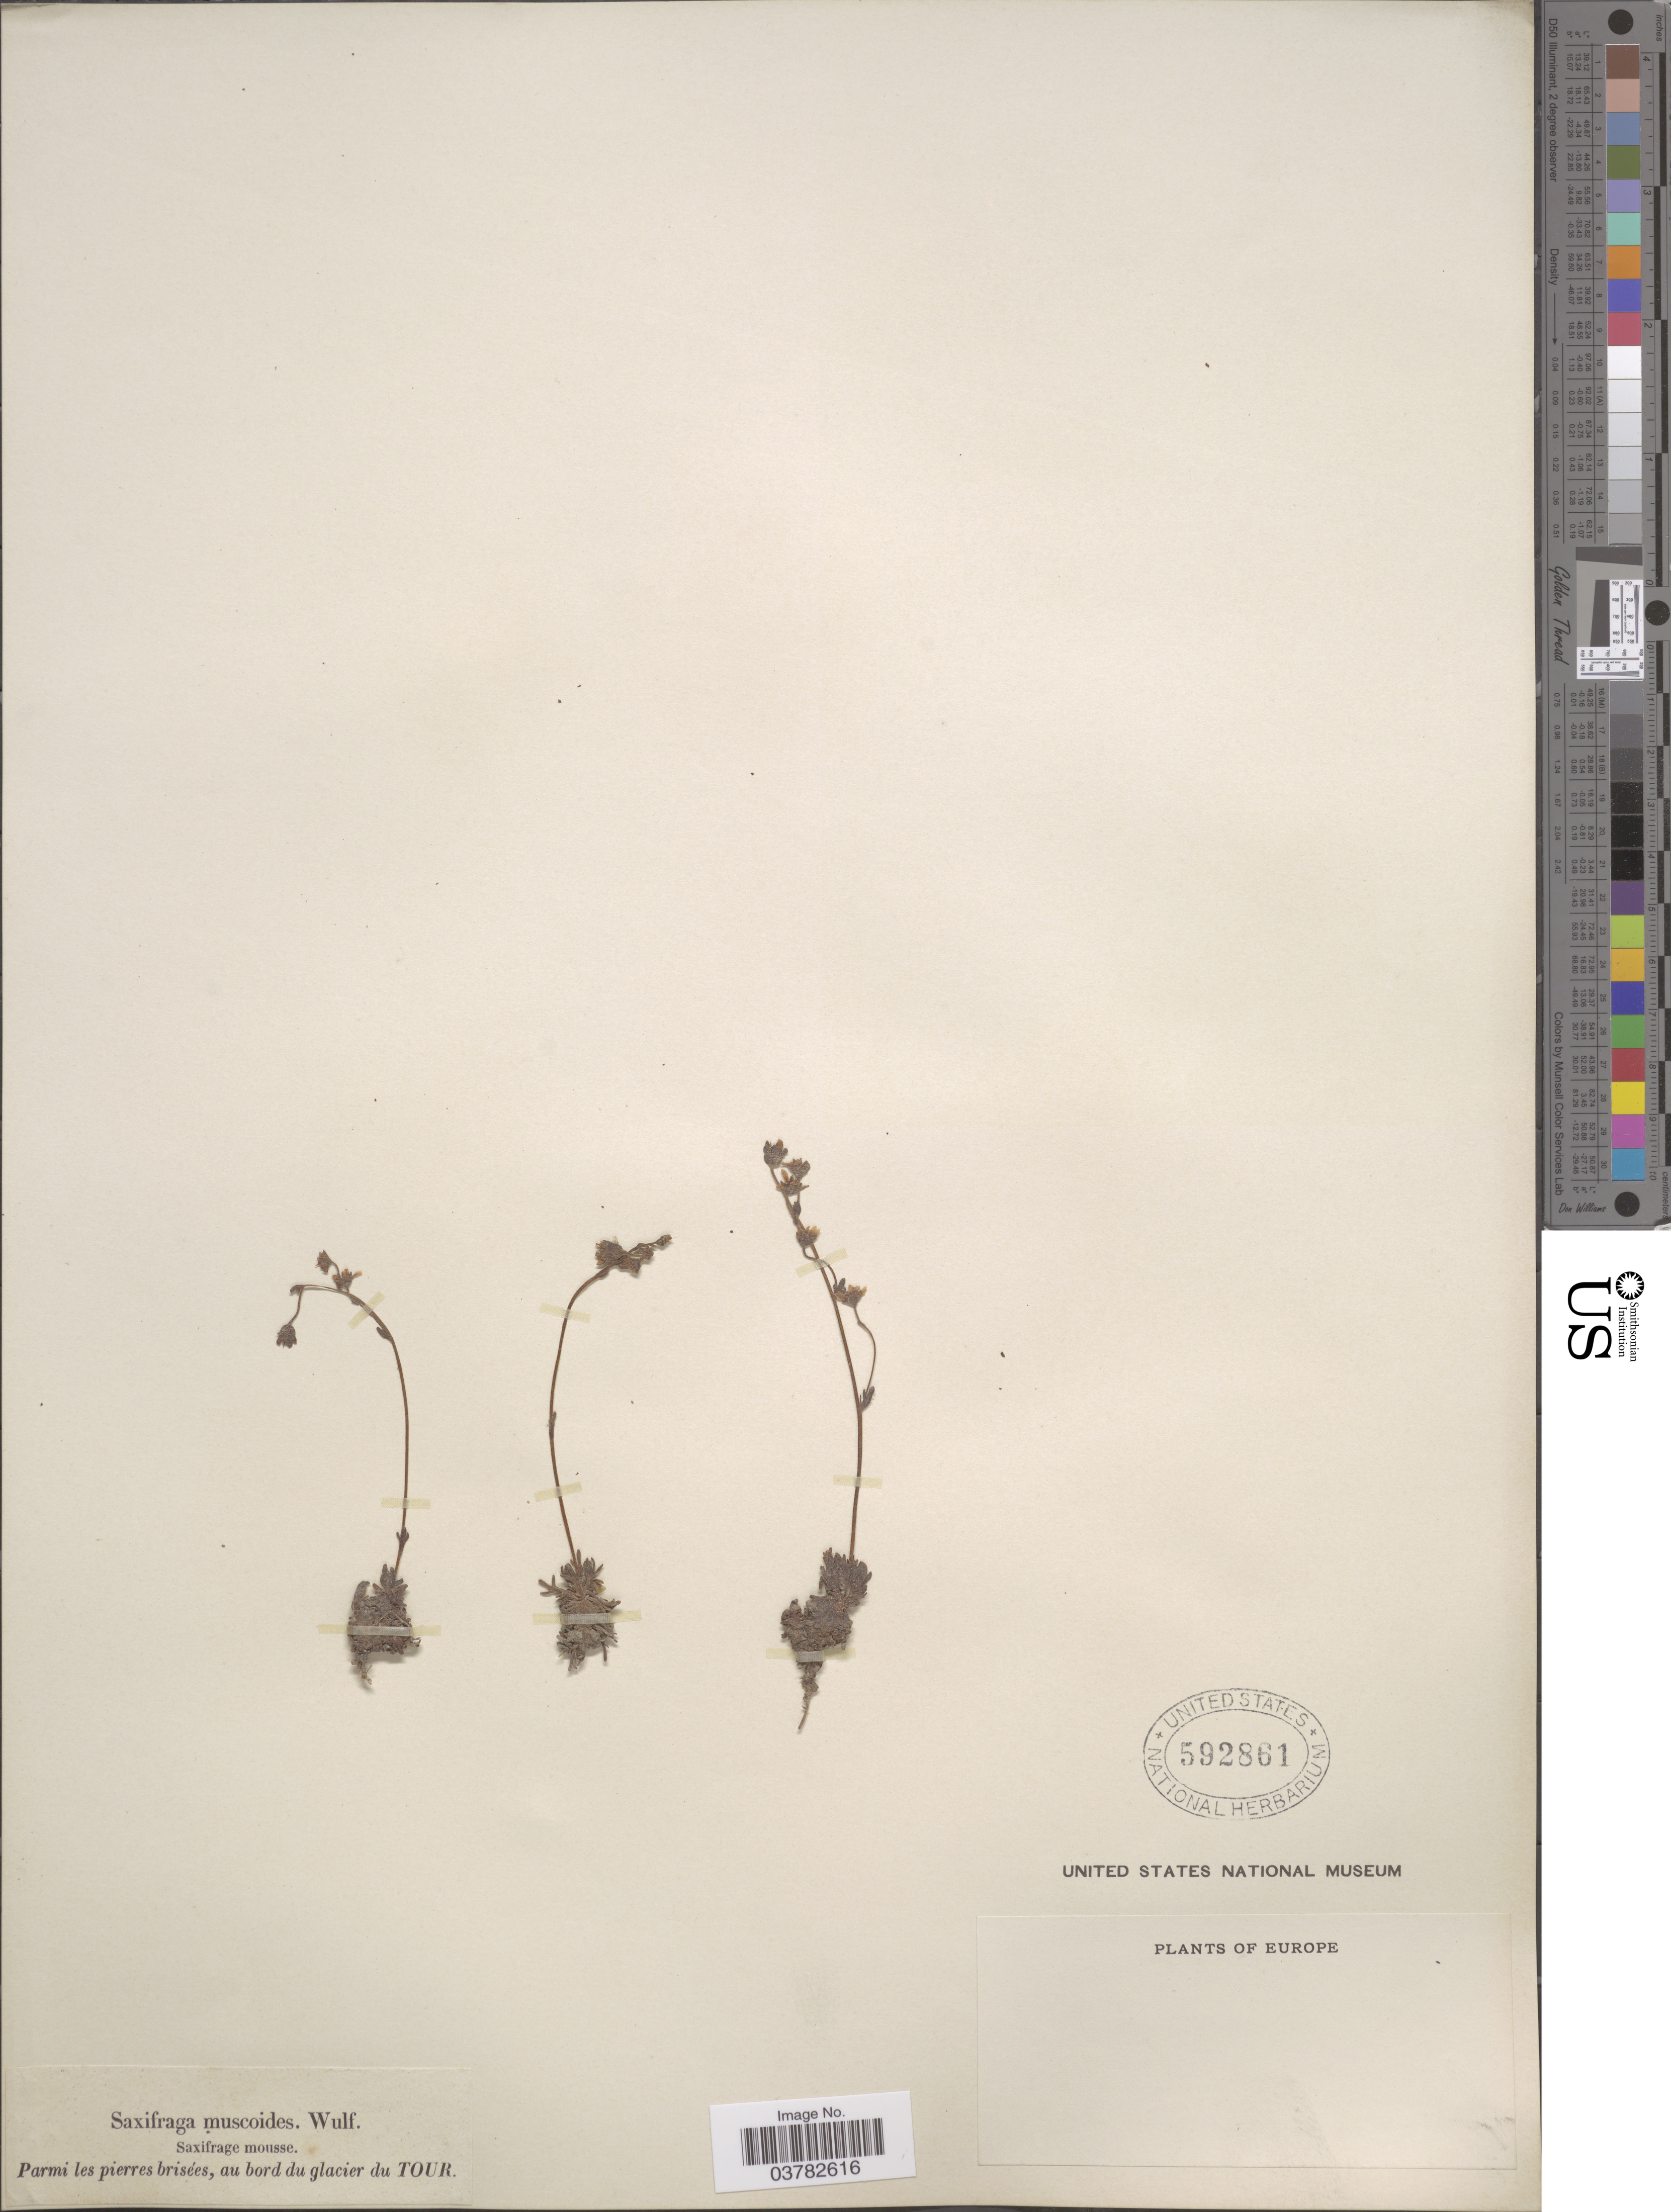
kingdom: Plantae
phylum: Tracheophyta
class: Magnoliopsida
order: Saxifragales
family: Saxifragaceae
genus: Saxifraga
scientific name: Saxifraga muscoides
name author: All.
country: France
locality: Parmi les pierres brisées, au bord du glacier du Tour. Europe.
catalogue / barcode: US 592861